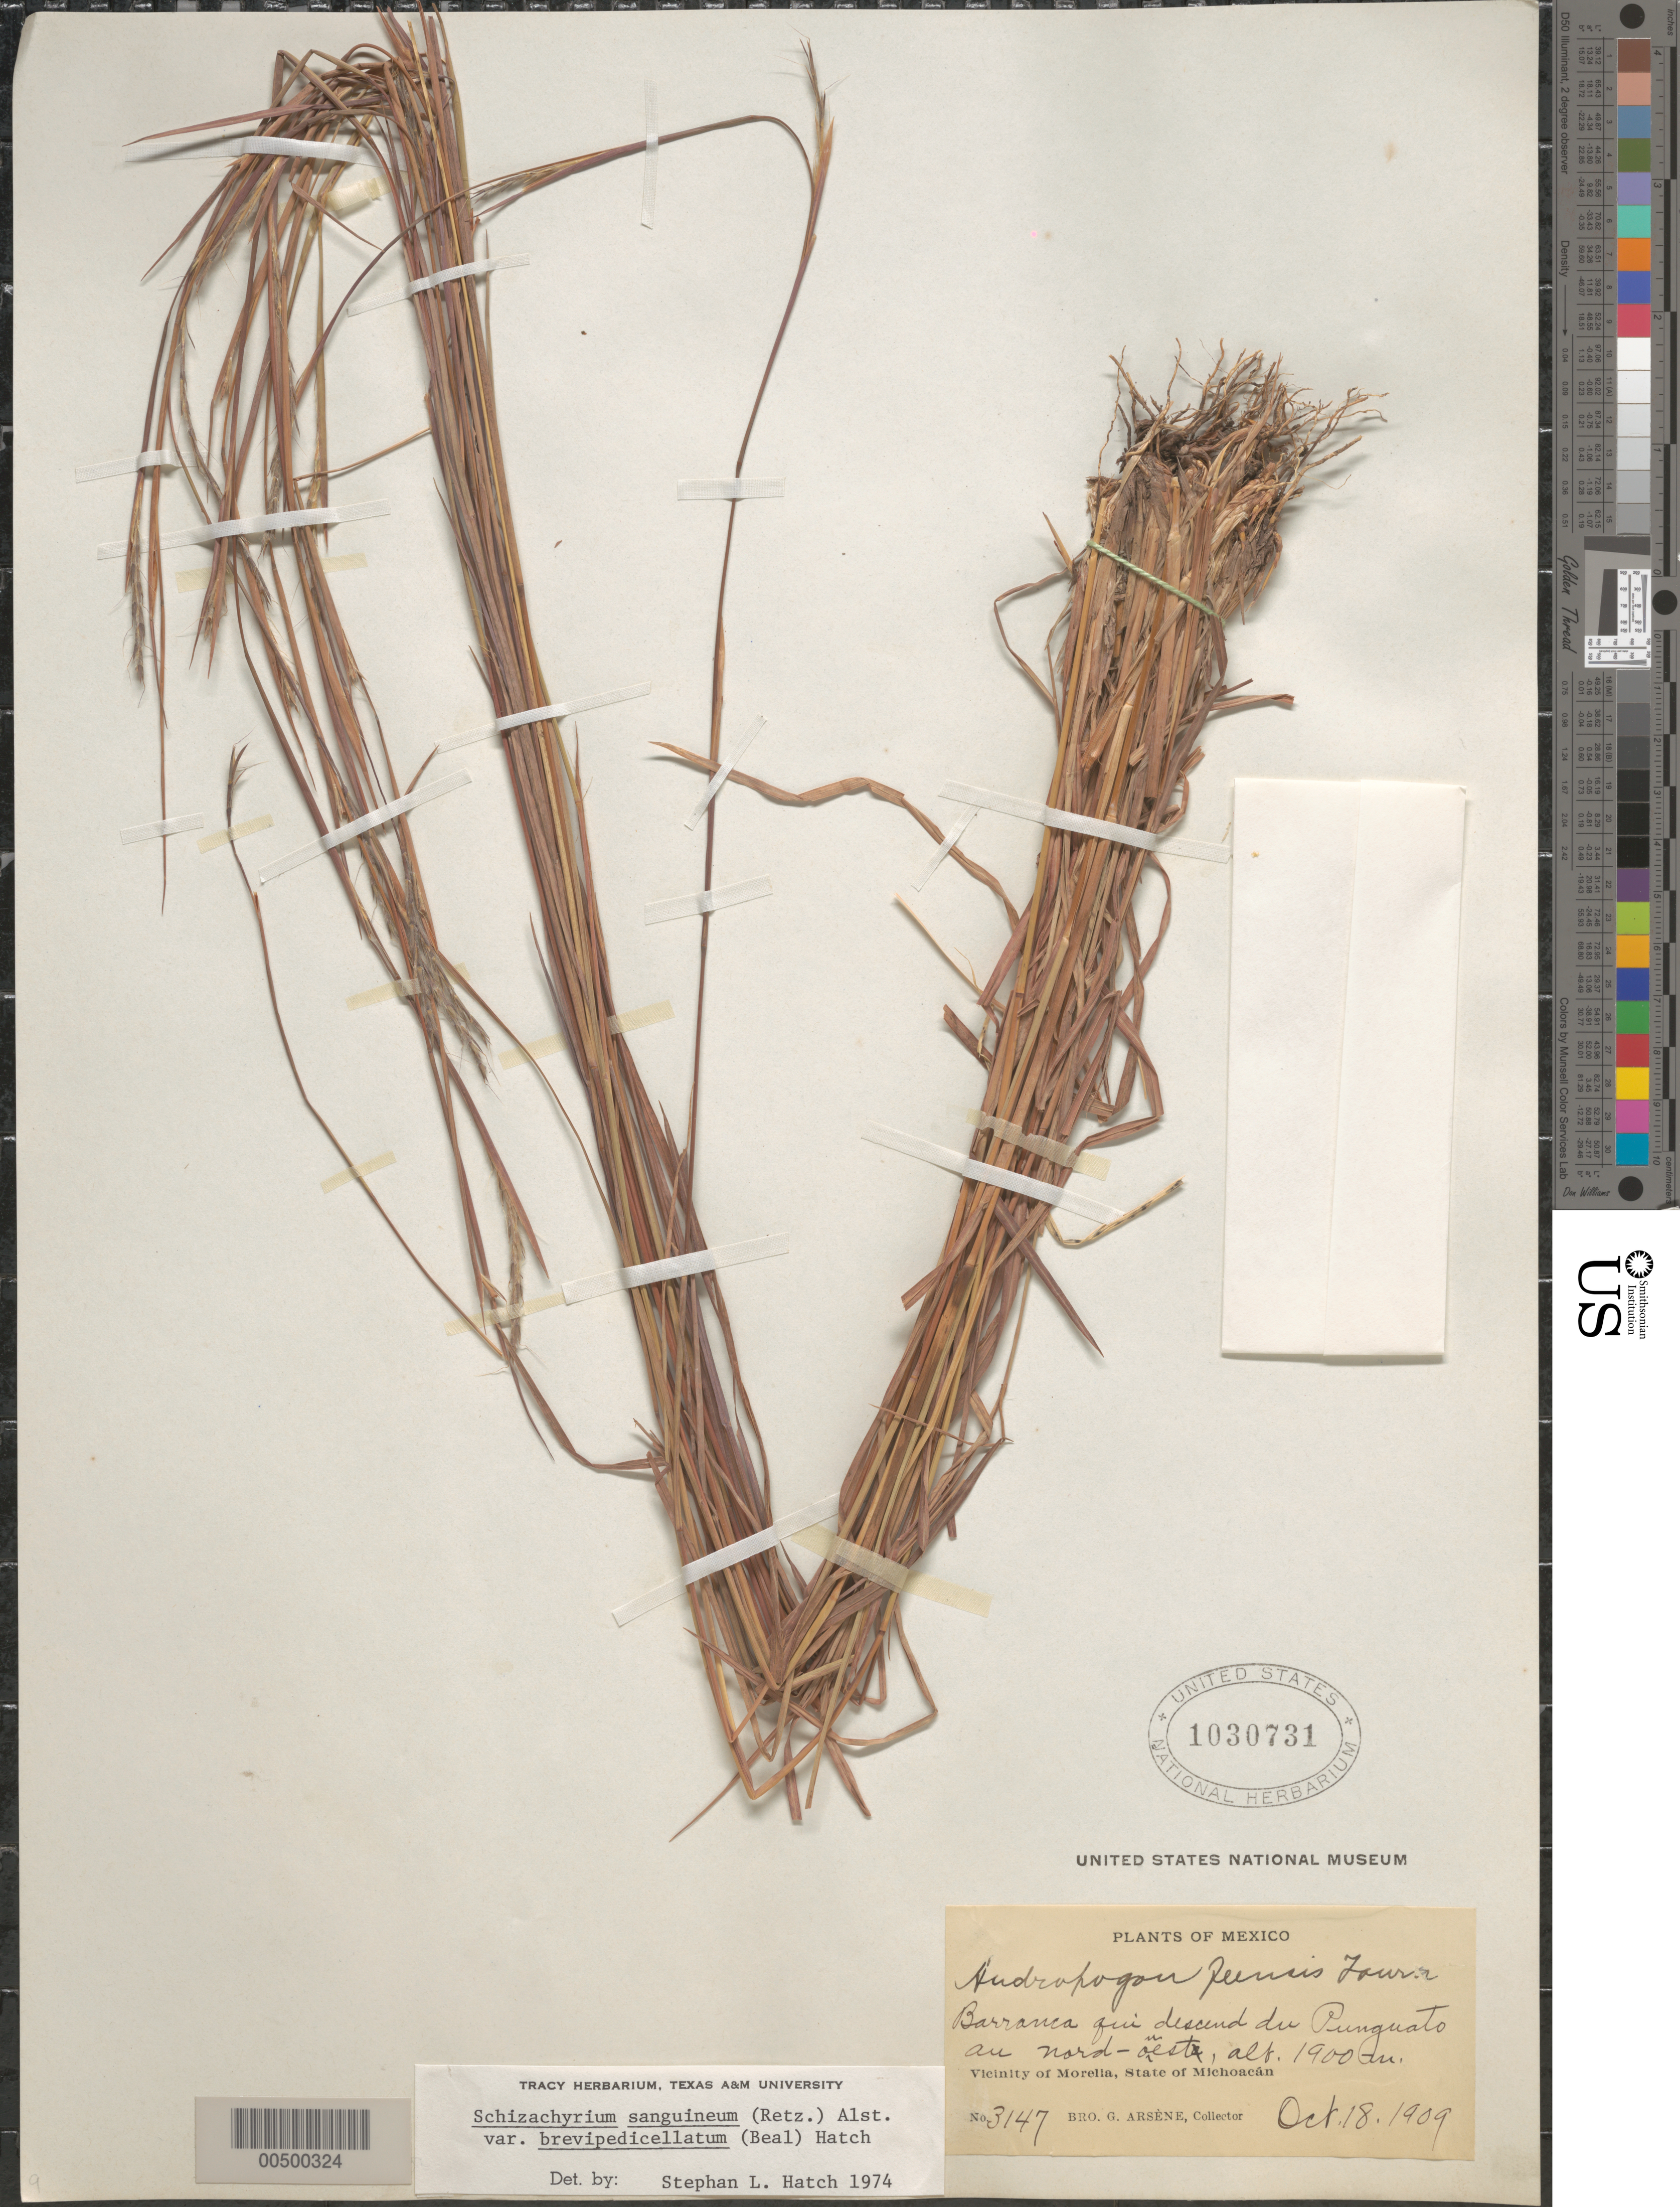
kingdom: Plantae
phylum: Tracheophyta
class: Liliopsida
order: Poales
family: Poaceae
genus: Schizachyrium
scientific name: Schizachyrium sanguineum var. brevipedicellatum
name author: (W.J. Beal) S.L. Hatch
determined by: Hatch, S. L.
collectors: Bro. G. Arsène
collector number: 3147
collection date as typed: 18 Oct 1909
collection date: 1909-10-18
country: Mexico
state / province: Michoacán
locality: Barranca that decends from Punguato to NW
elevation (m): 1900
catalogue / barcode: US 1030731